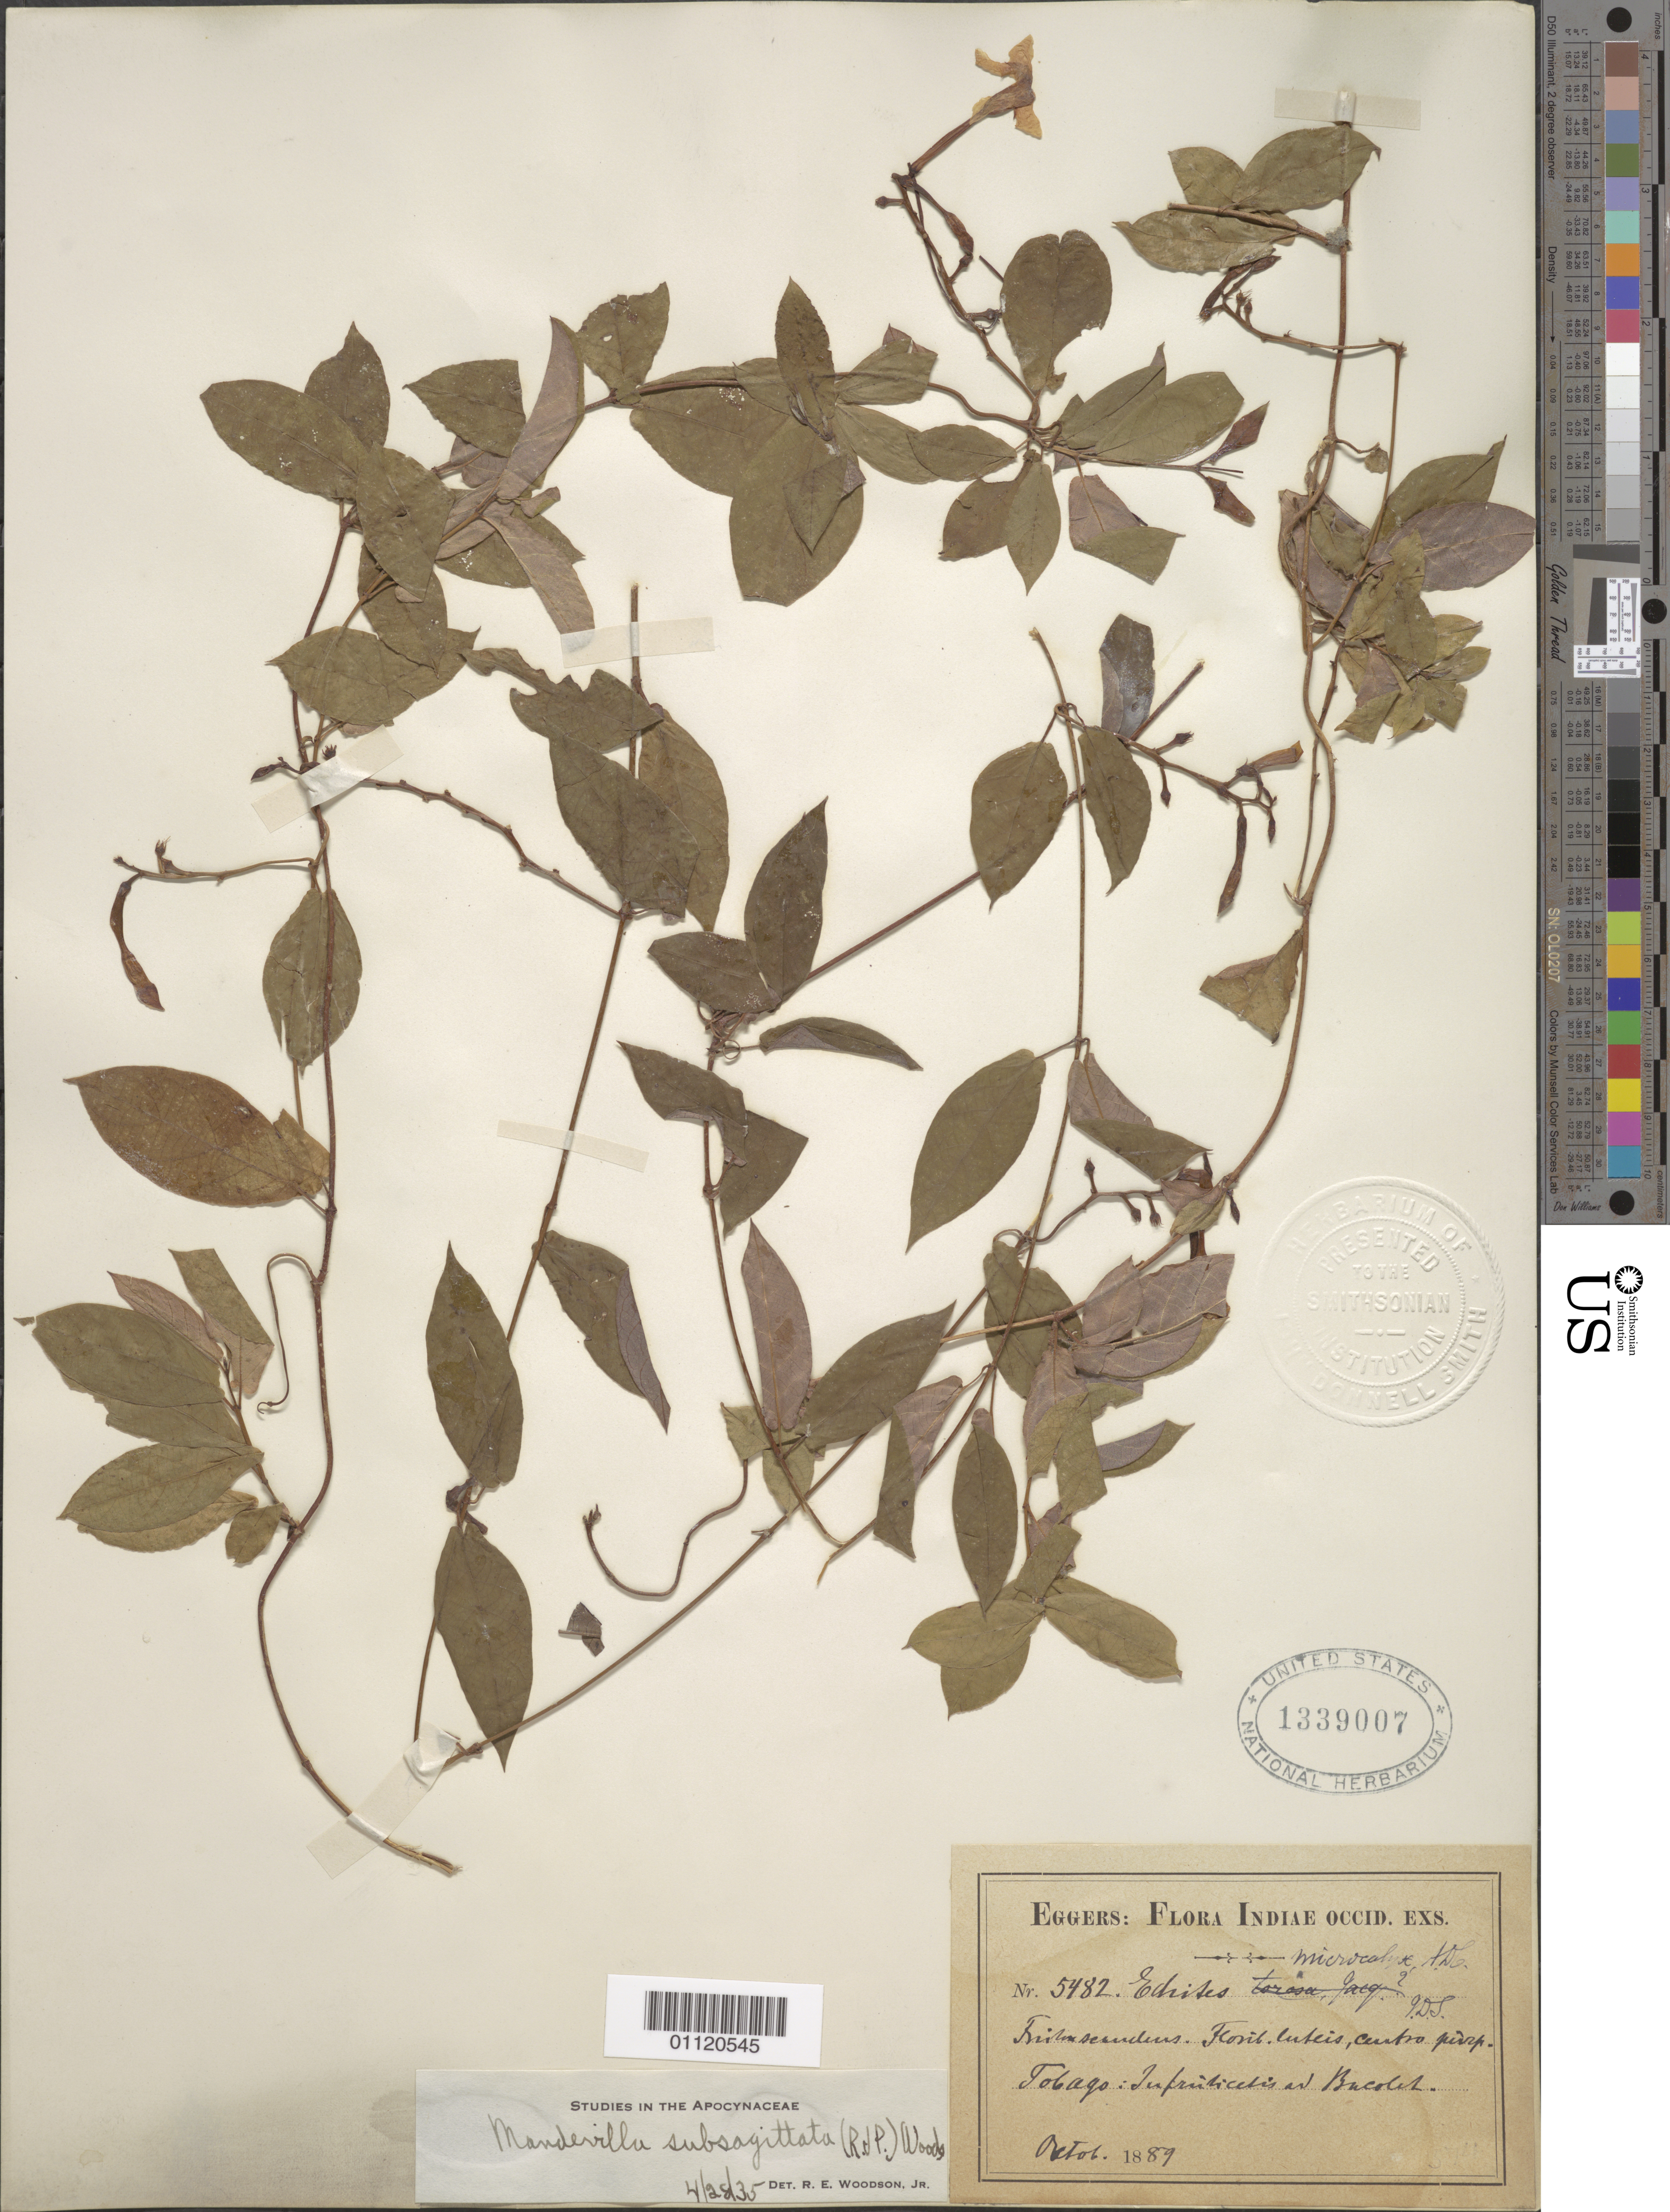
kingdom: Plantae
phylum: Tracheophyta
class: Magnoliopsida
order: Gentianales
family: Apocynaceae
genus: Mandevilla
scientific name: Mandevilla subsagittata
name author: (Ruiz & Pav.) Woodson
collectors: H. F. A. von Eggers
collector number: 5482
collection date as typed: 01 Oct 1889 to 31 Oct 1889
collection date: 1889-10-01/1889-10-31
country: Trinidad and Tobago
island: Tobago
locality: Bacolet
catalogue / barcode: US 1339007